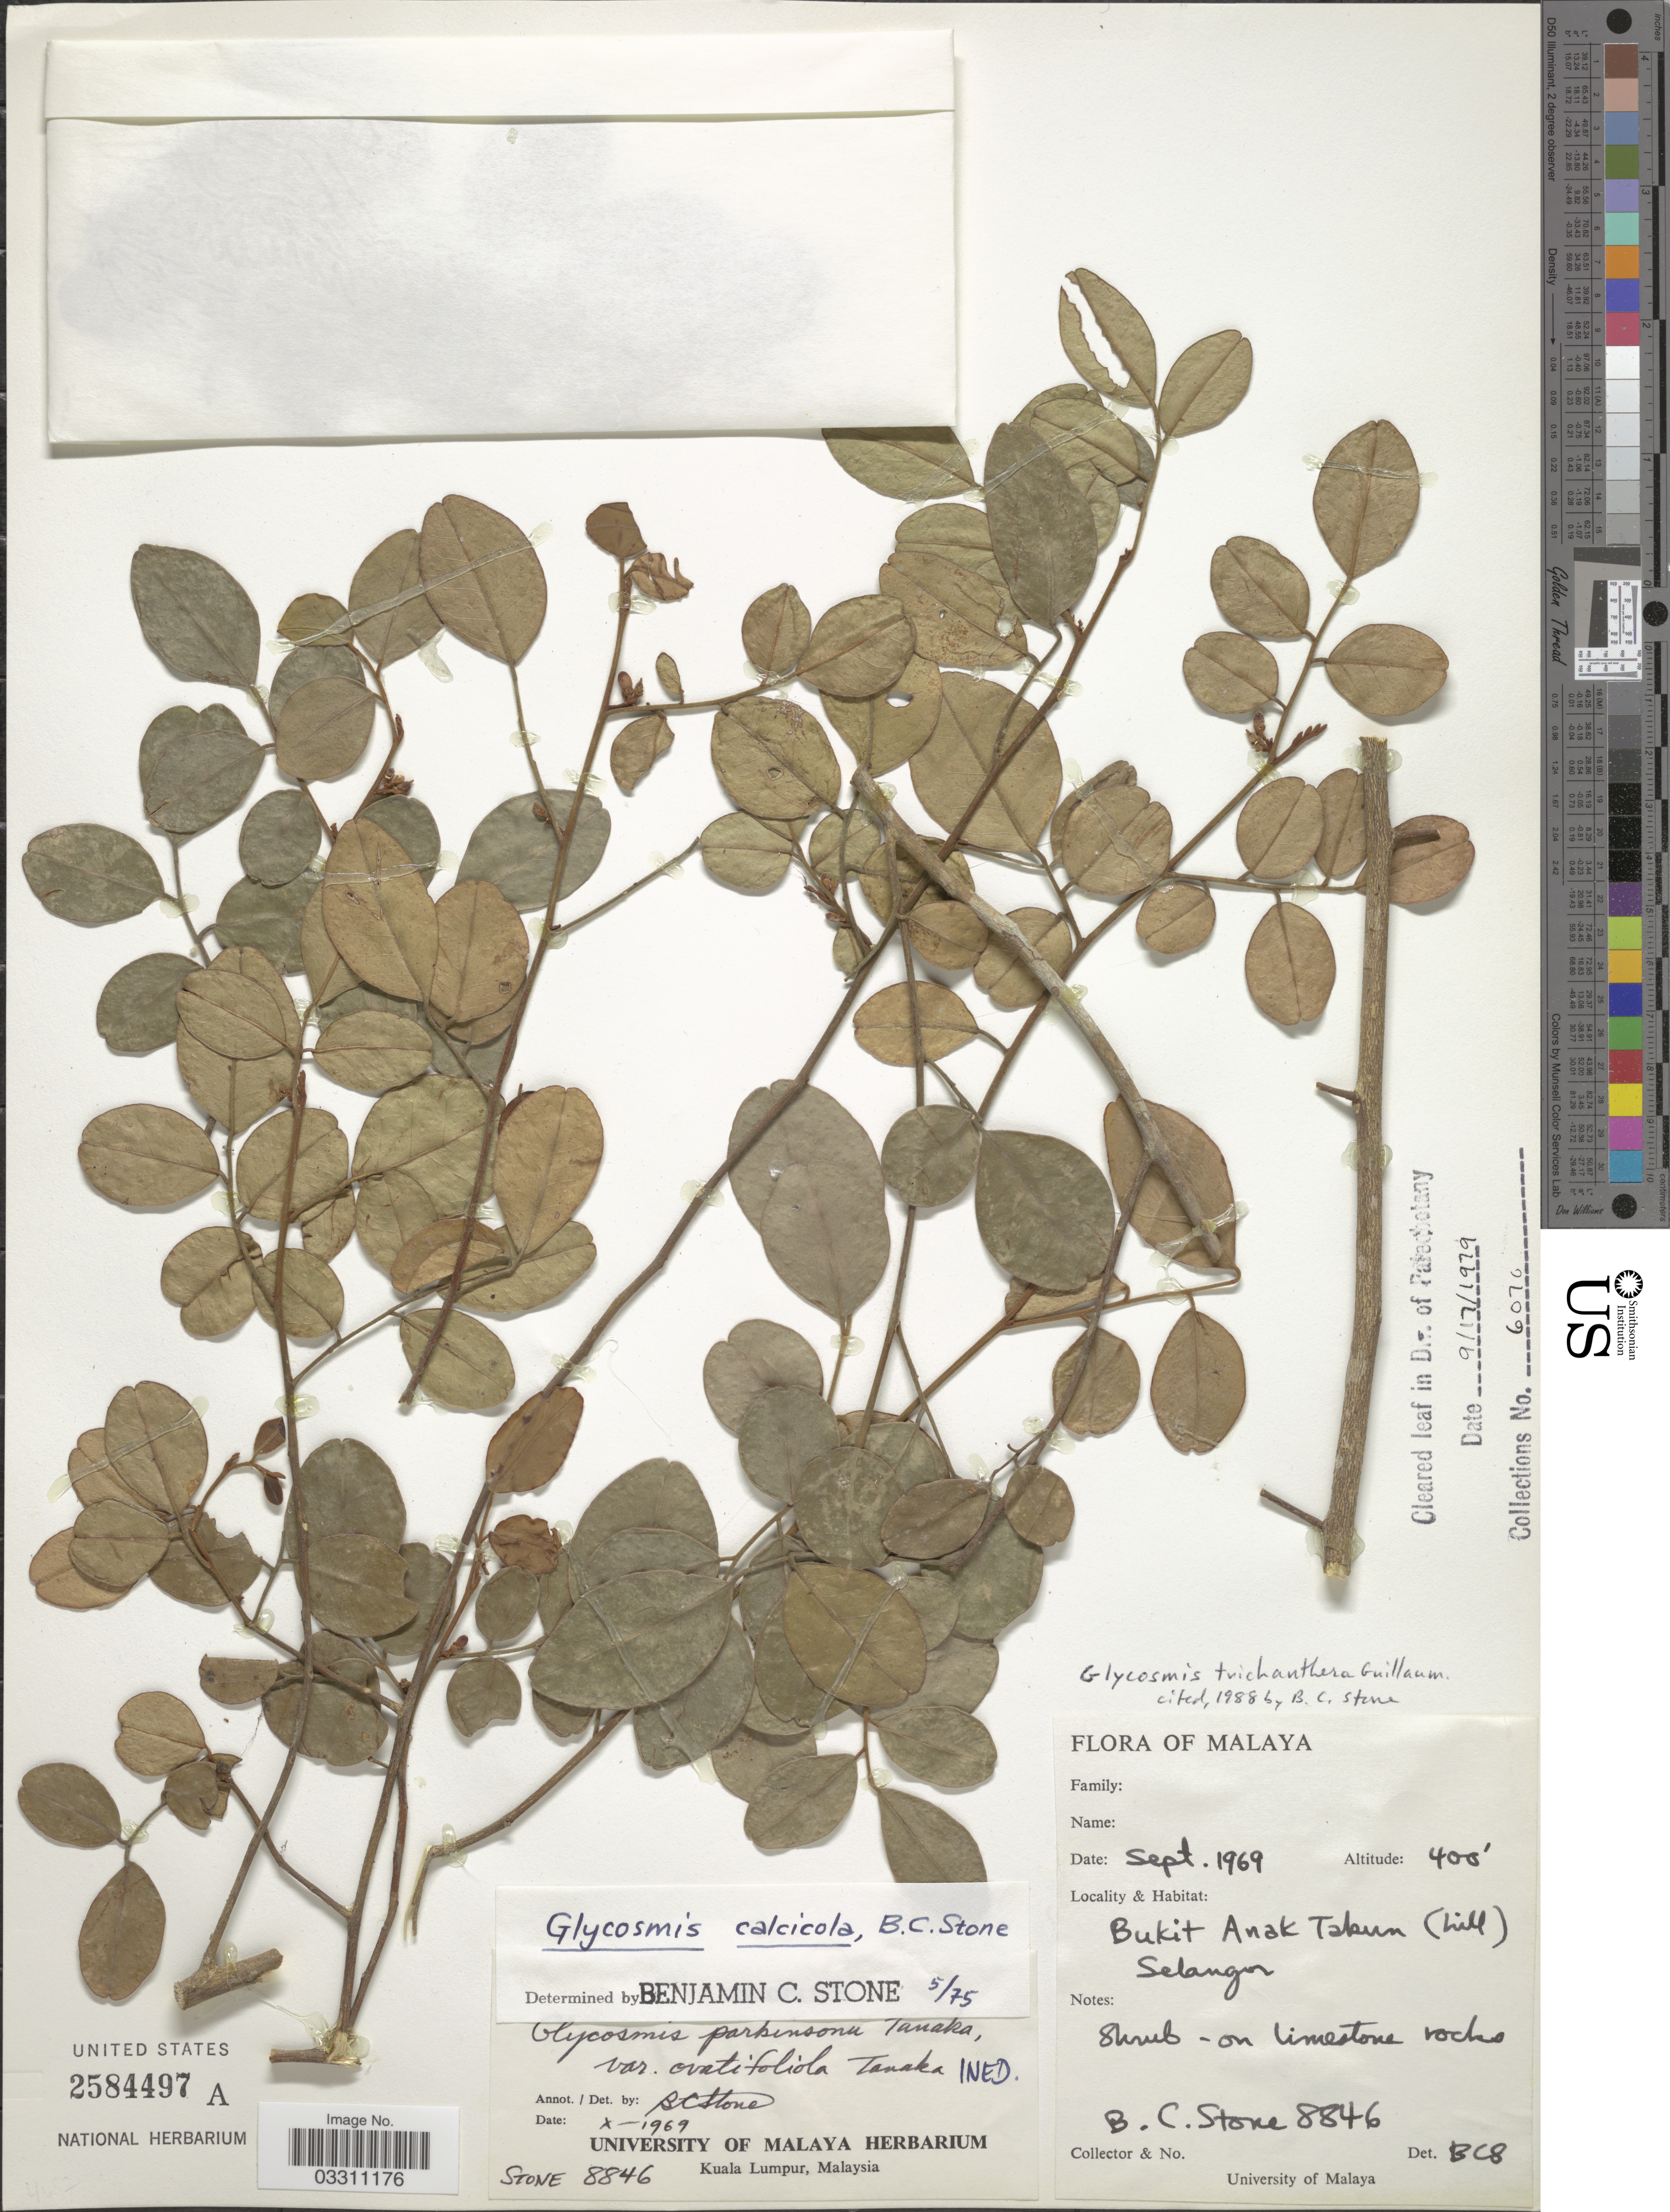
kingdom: Plantae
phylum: Tracheophyta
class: Magnoliopsida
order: Sapindales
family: Rutaceae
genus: Glycosmis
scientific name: Glycosmis trichanthera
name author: Guillaumin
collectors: B. C. Stone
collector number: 8846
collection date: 1969-09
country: Malaysia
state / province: Selangor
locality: Malaya. Bukit Anak Takun (hill).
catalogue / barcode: US 2584497A